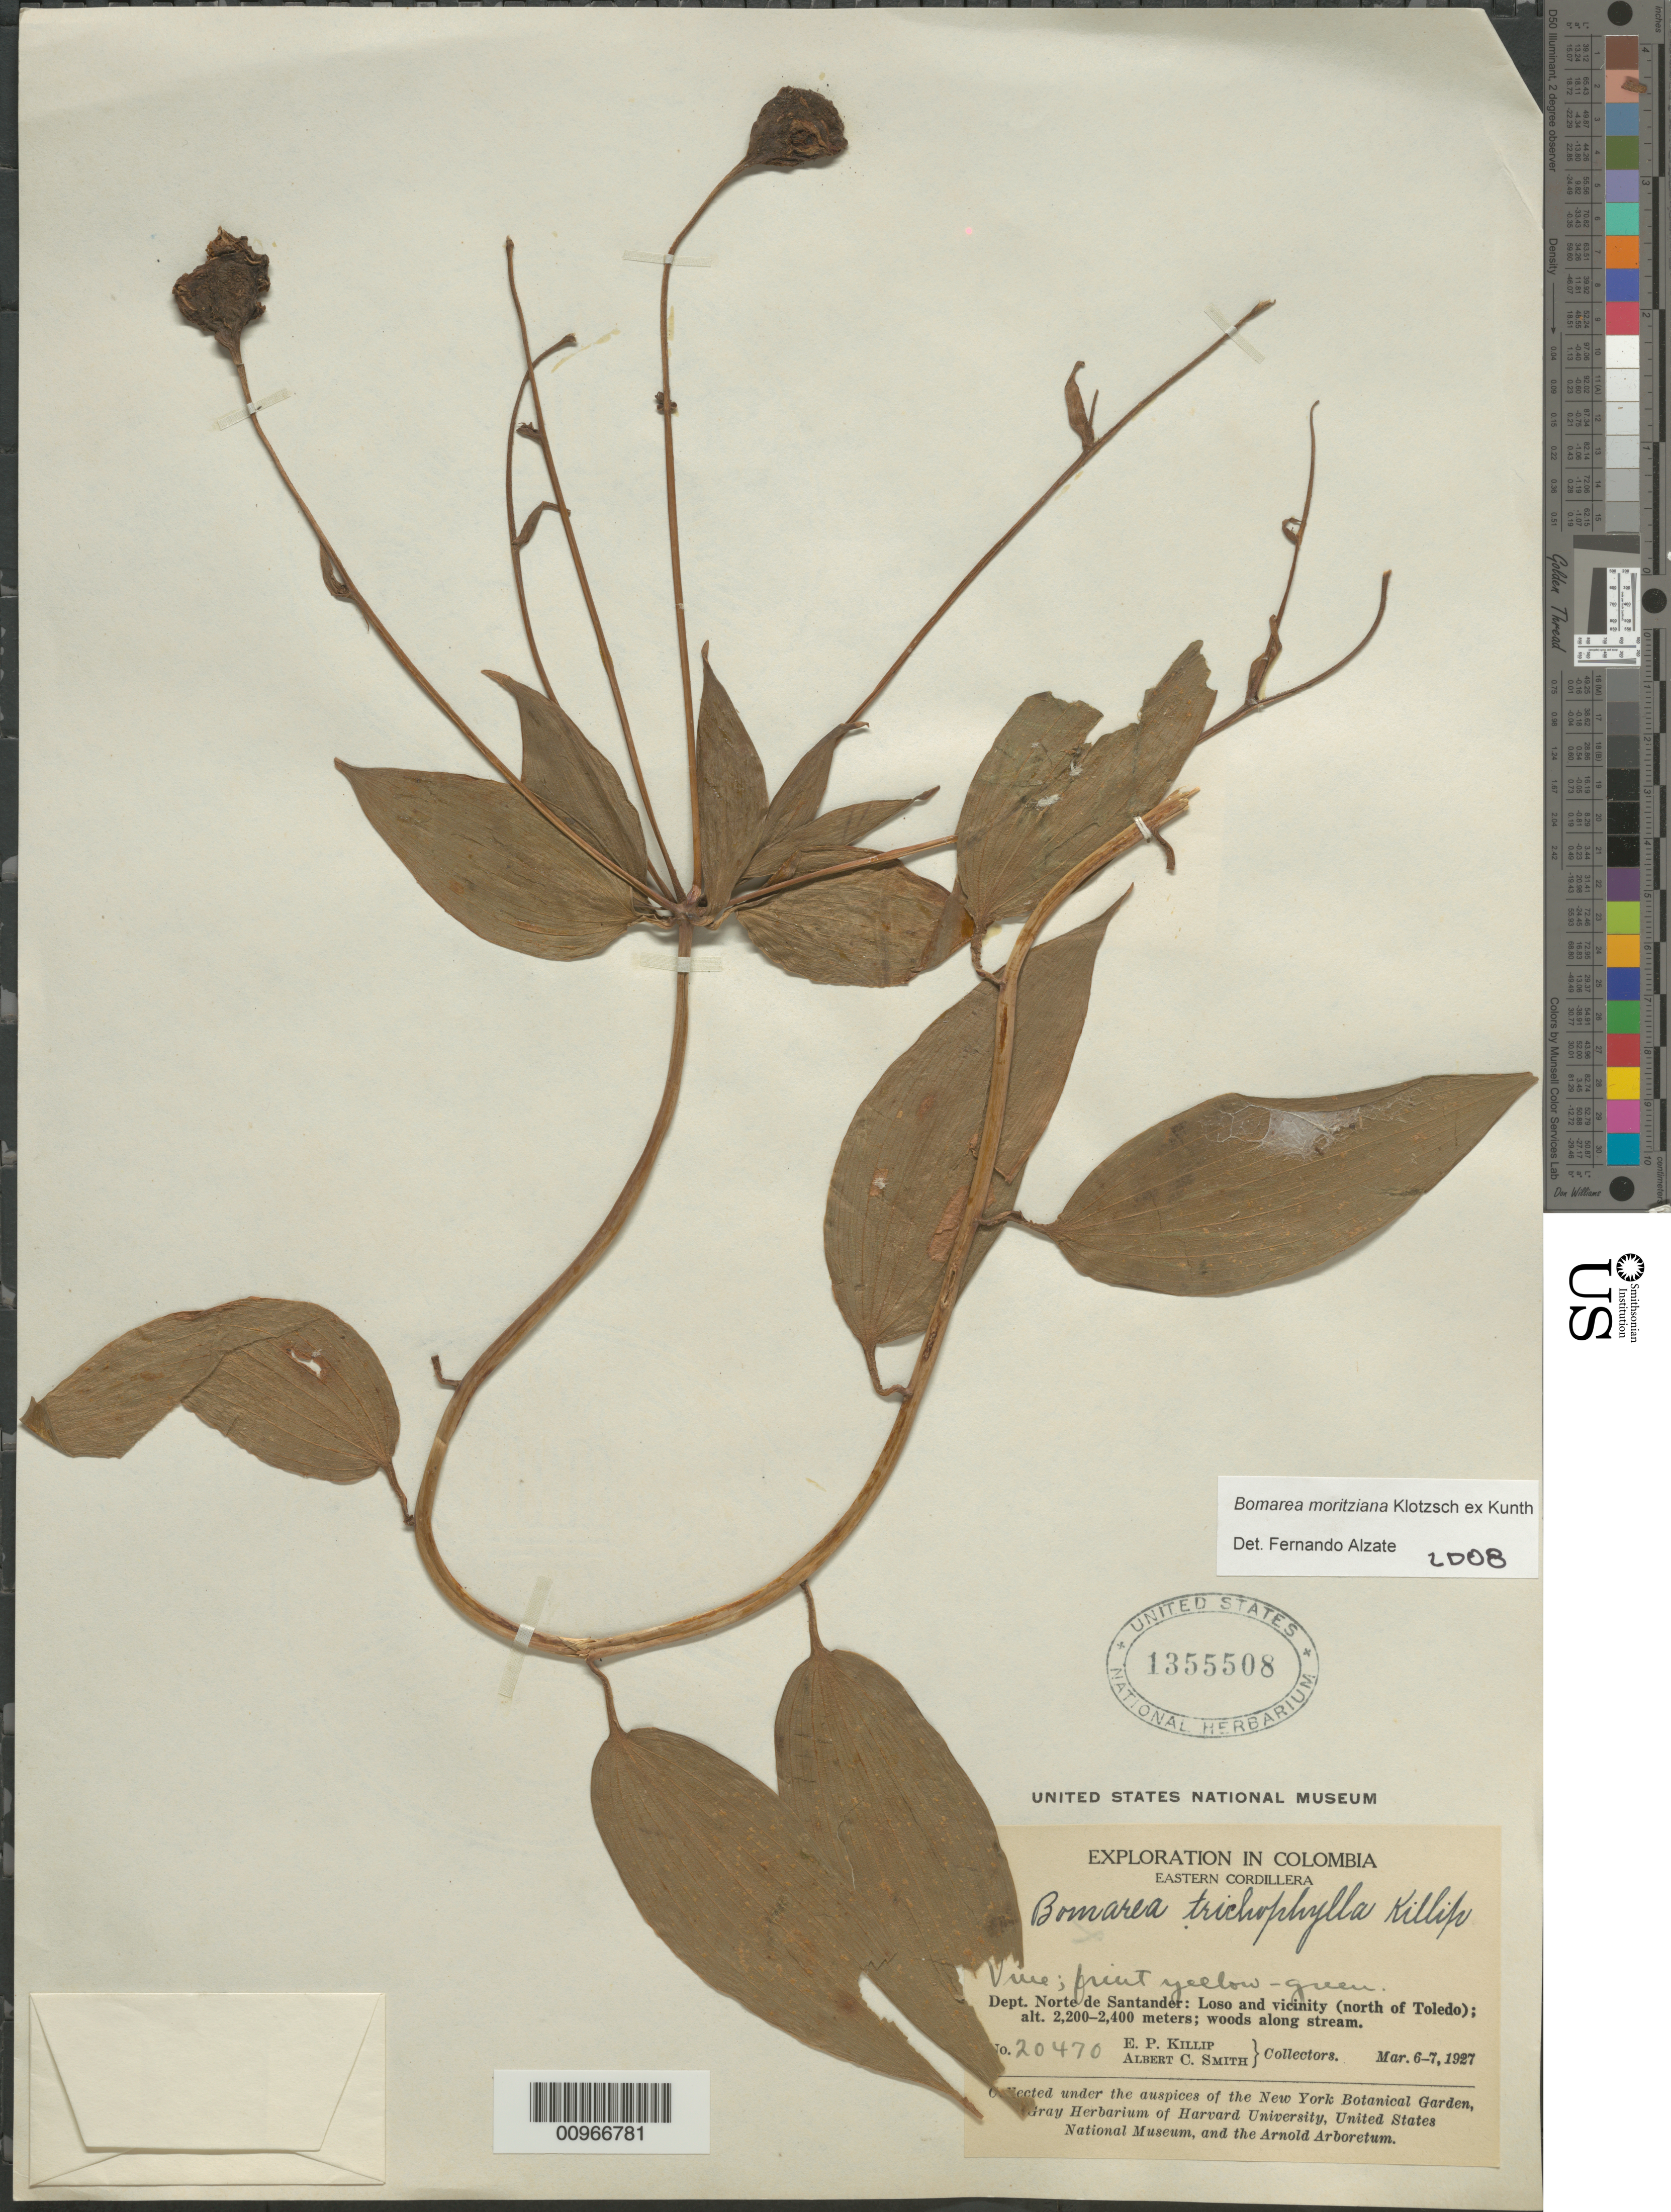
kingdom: Plantae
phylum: Tracheophyta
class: Liliopsida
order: Liliales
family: Alstroemeriaceae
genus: Bomarea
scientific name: Bomarea moritziana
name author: Klotzsch ex Kunth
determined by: Alzate Guarin, Fernando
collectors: E. P. Killip & A. C. Smith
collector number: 20470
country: Colombia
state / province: Norte de Santander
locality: Laso, N of Toledo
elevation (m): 2200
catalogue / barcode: US 1355508